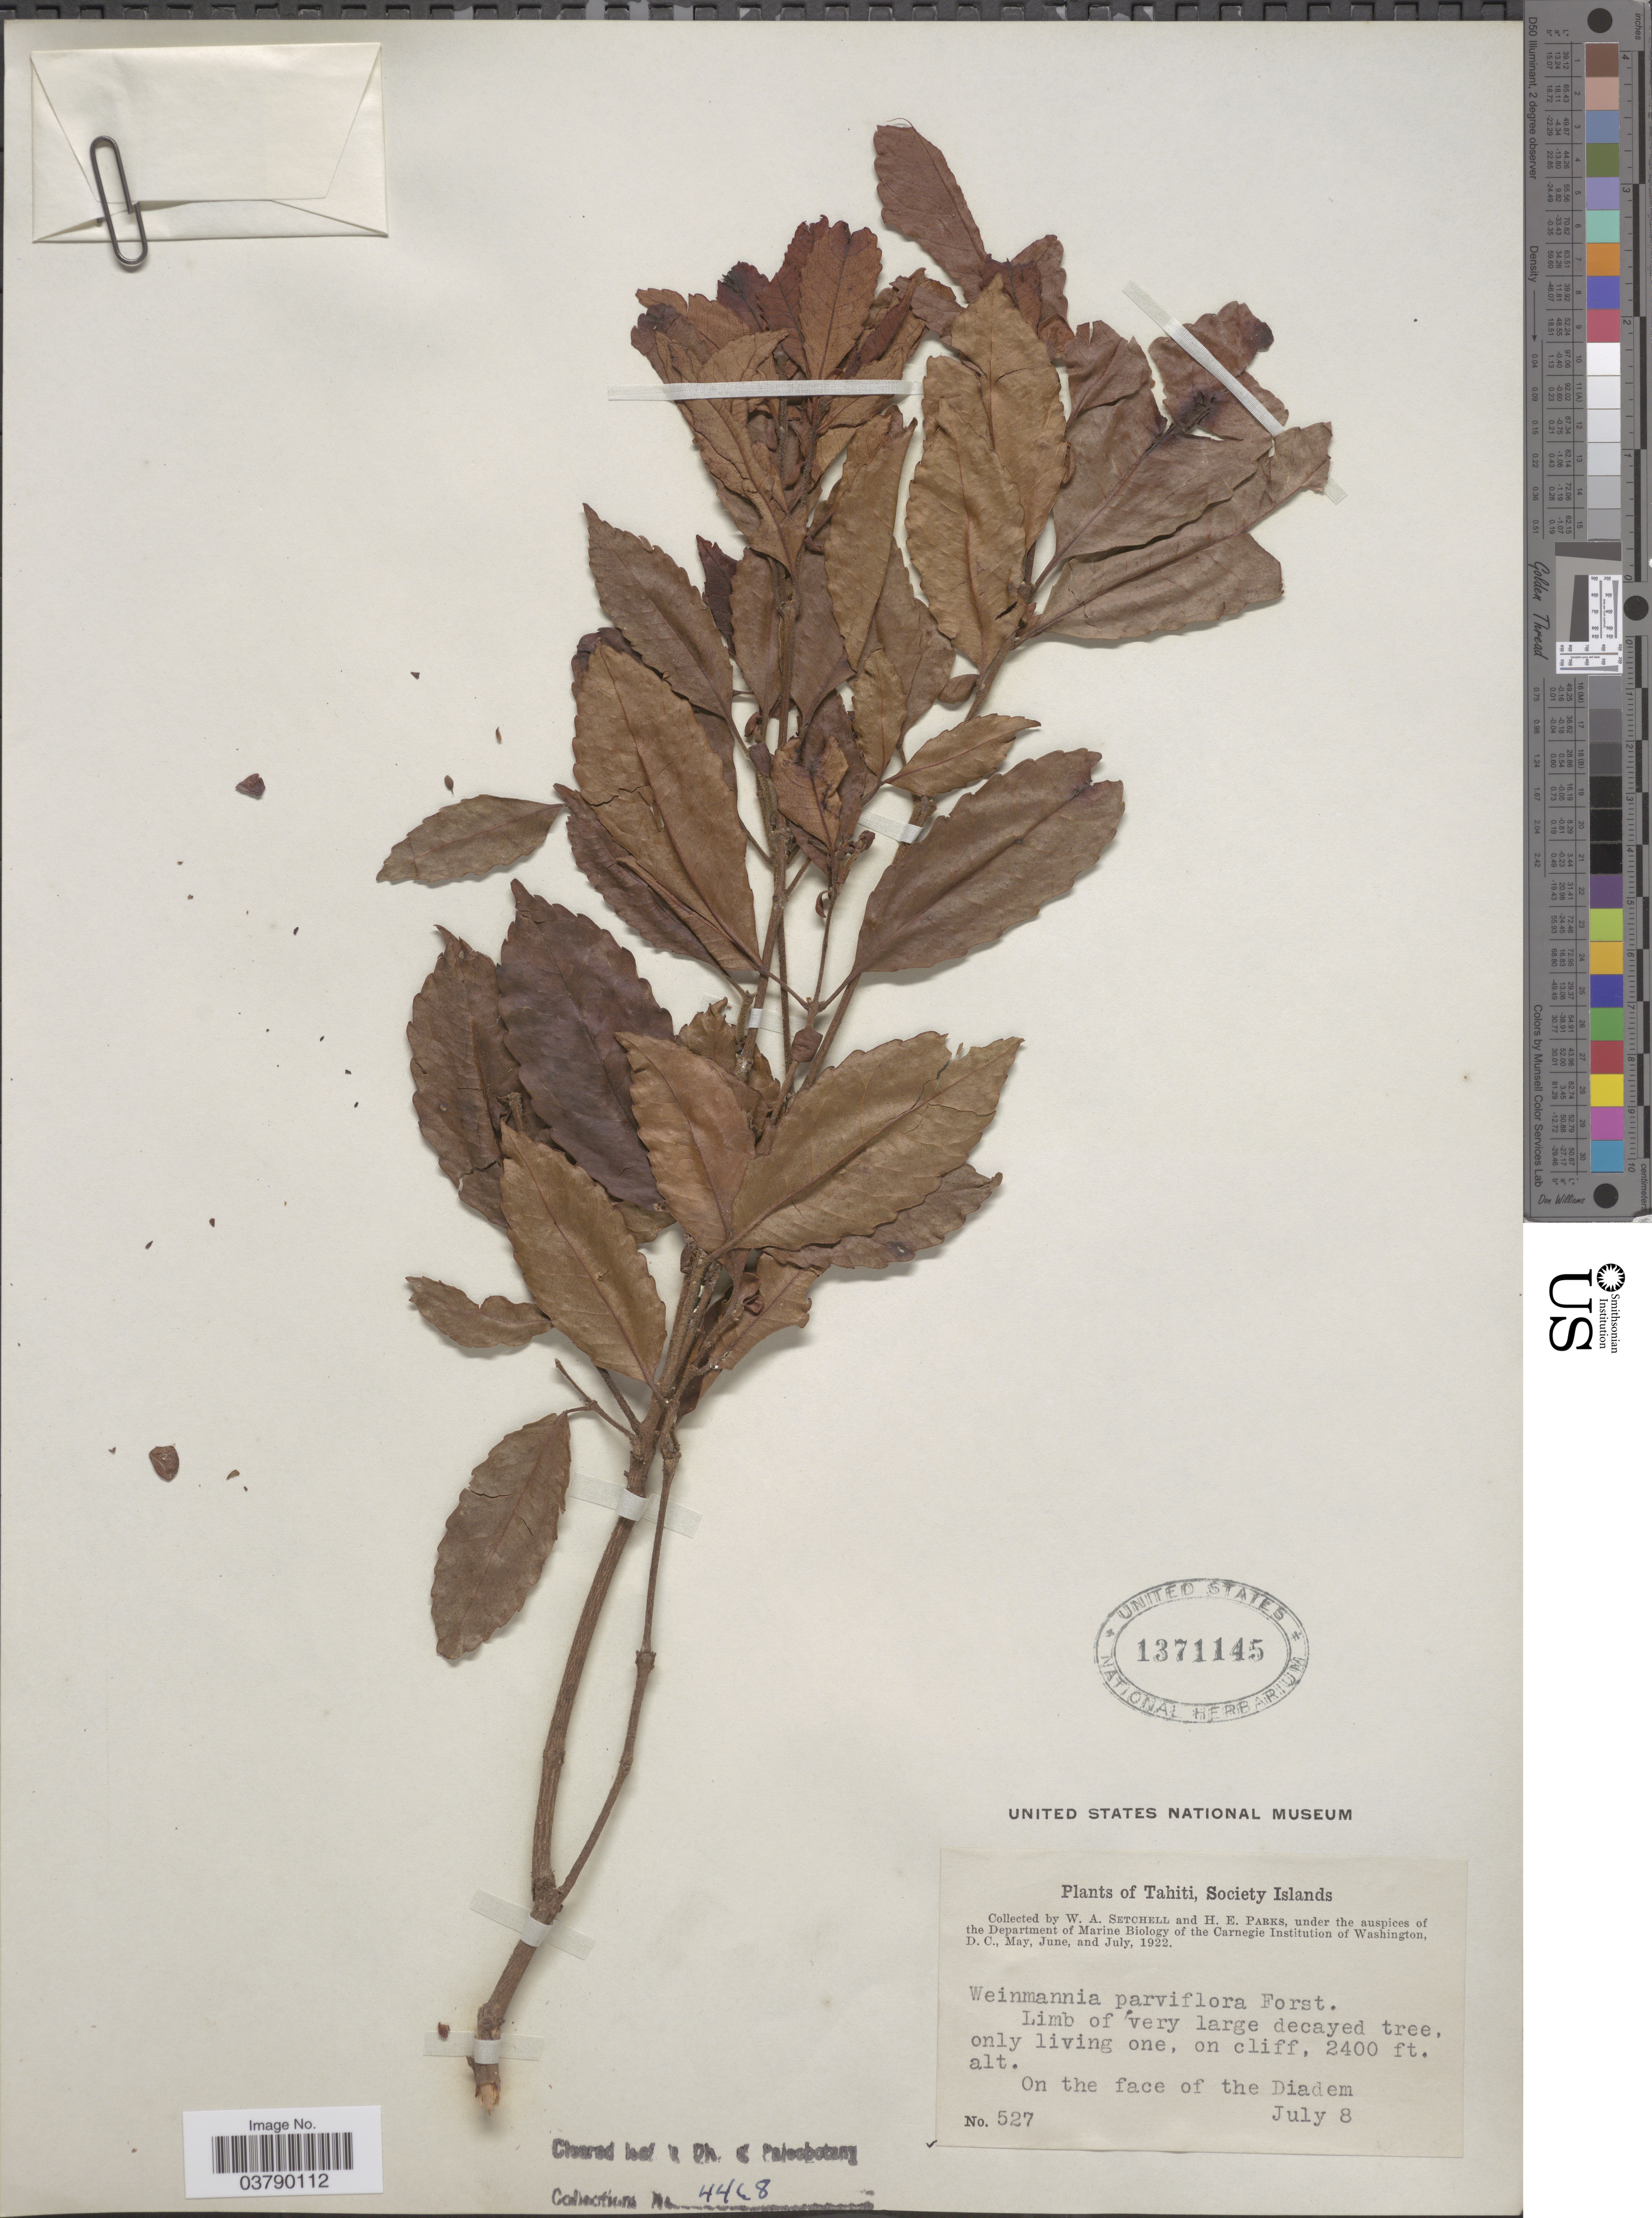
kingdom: Plantae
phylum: Tracheophyta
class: Magnoliopsida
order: Oxalidales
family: Cunoniaceae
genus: Pterophylla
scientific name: Pterophylla parviflora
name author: (G. Forst.) Pillon & H.C. Hopkins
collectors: W. Setchell & H. E. Parks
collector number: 527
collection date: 1922-07-08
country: French Polynesia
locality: Tahiti, Society Islands. On the face of the Diadem.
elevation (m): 732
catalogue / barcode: US 1371145